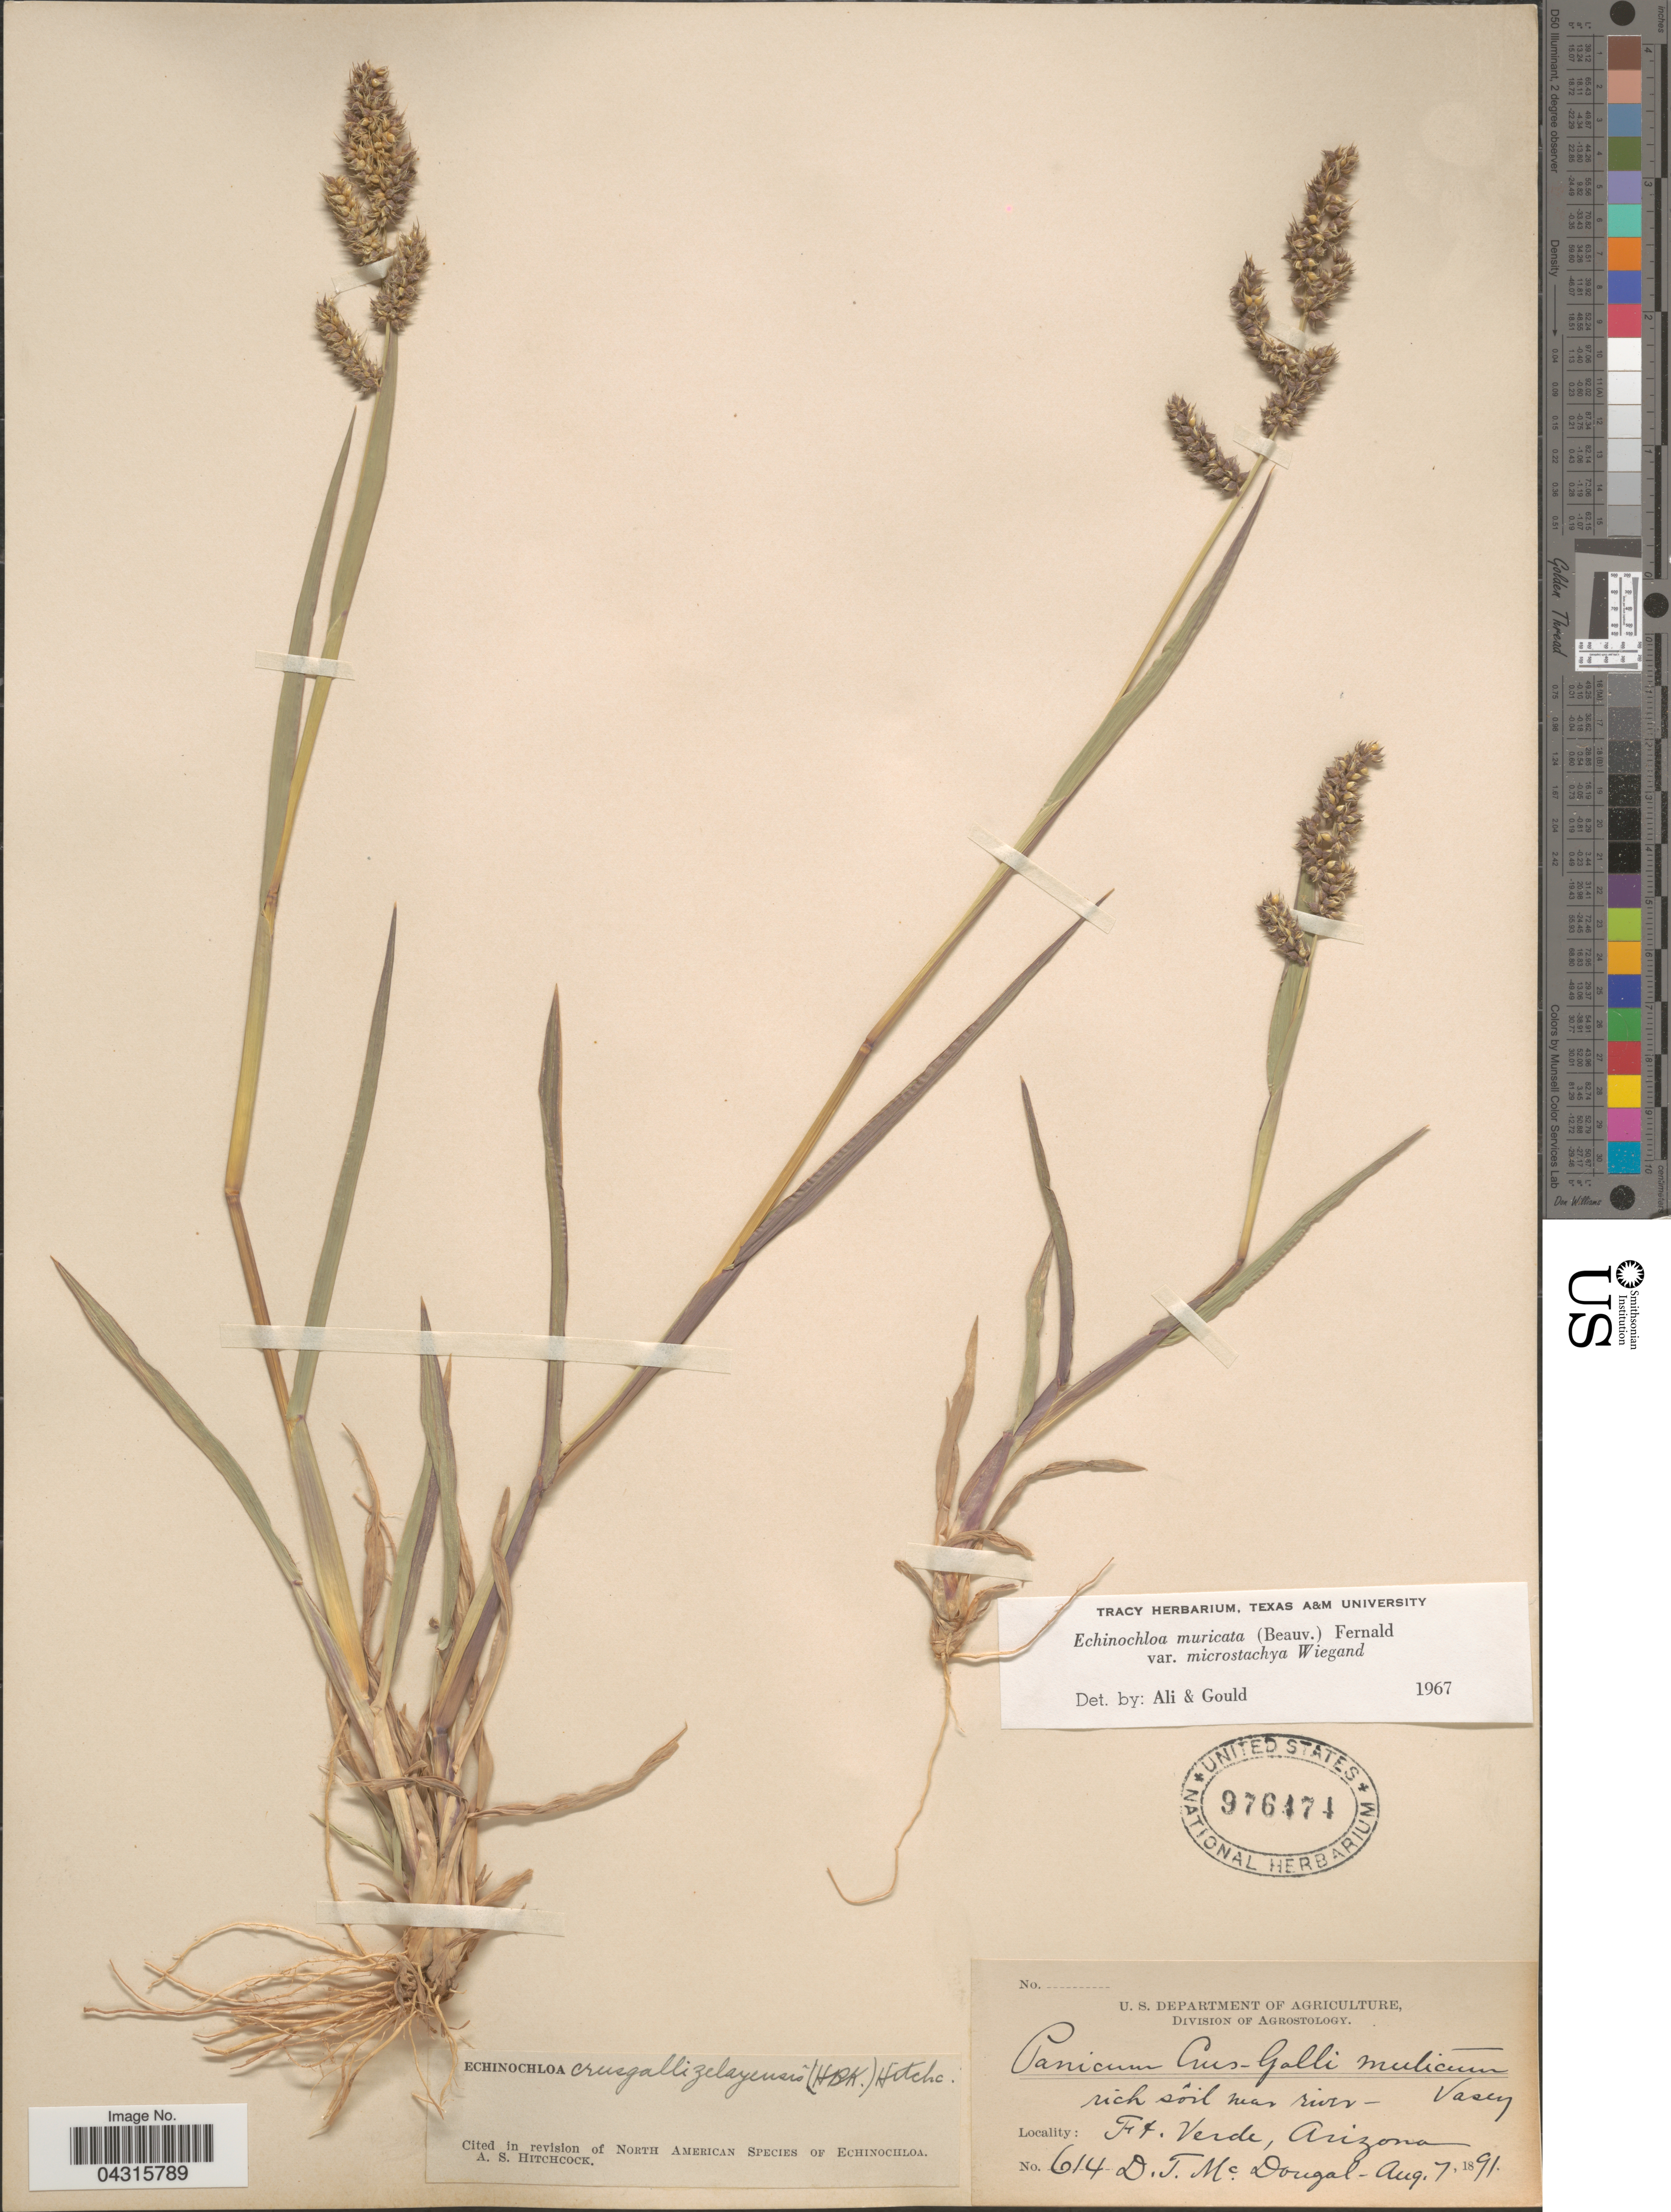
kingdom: Plantae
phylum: Tracheophyta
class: Liliopsida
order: Poales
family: Poaceae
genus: Echinochloa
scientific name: Echinochloa muricata var. microstachya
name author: Wiegand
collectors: D. McDougal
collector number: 614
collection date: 1891-08-07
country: United States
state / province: Arizona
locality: Rich soil near river - Ft. Verde.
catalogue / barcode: US 976474